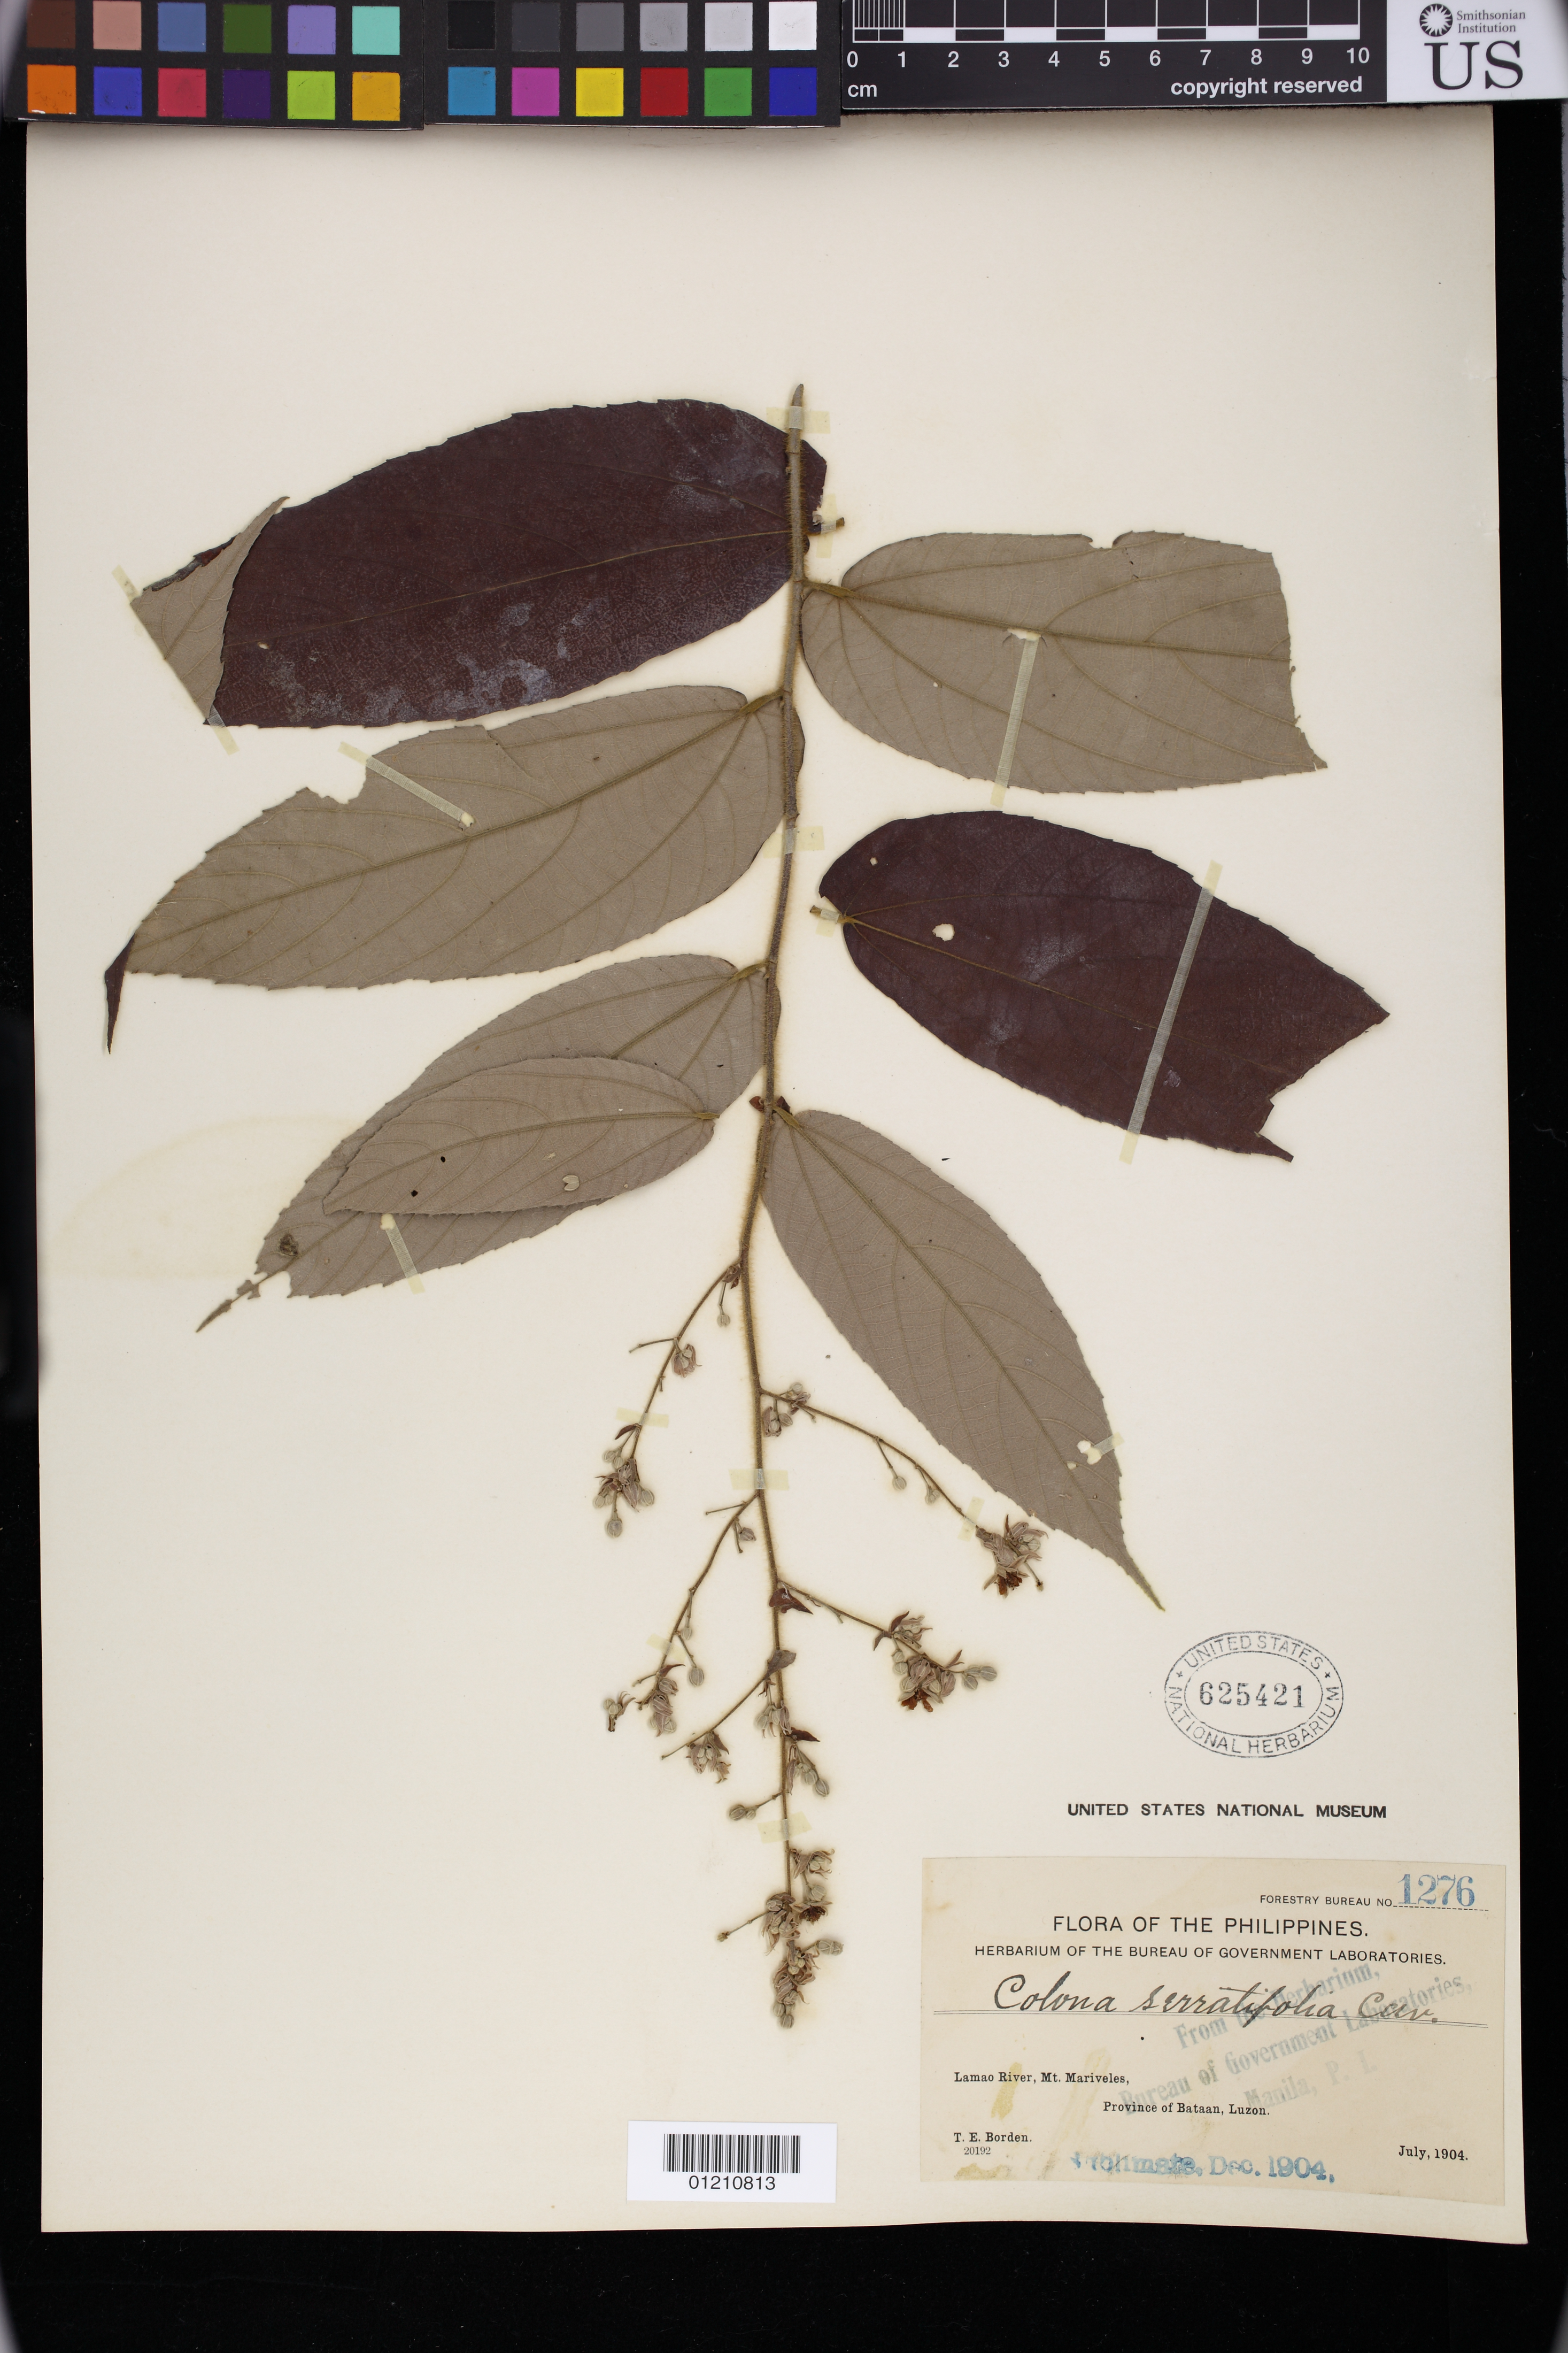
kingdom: Plantae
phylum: Tracheophyta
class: Magnoliopsida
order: Malvales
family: Malvaceae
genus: Colona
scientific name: Colona serratifolia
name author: Cav.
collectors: T. E. Borden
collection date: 1904-07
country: Philippines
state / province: Central Luzon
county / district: Bataan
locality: Lamao River, Mt. Mariveles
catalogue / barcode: US 625421